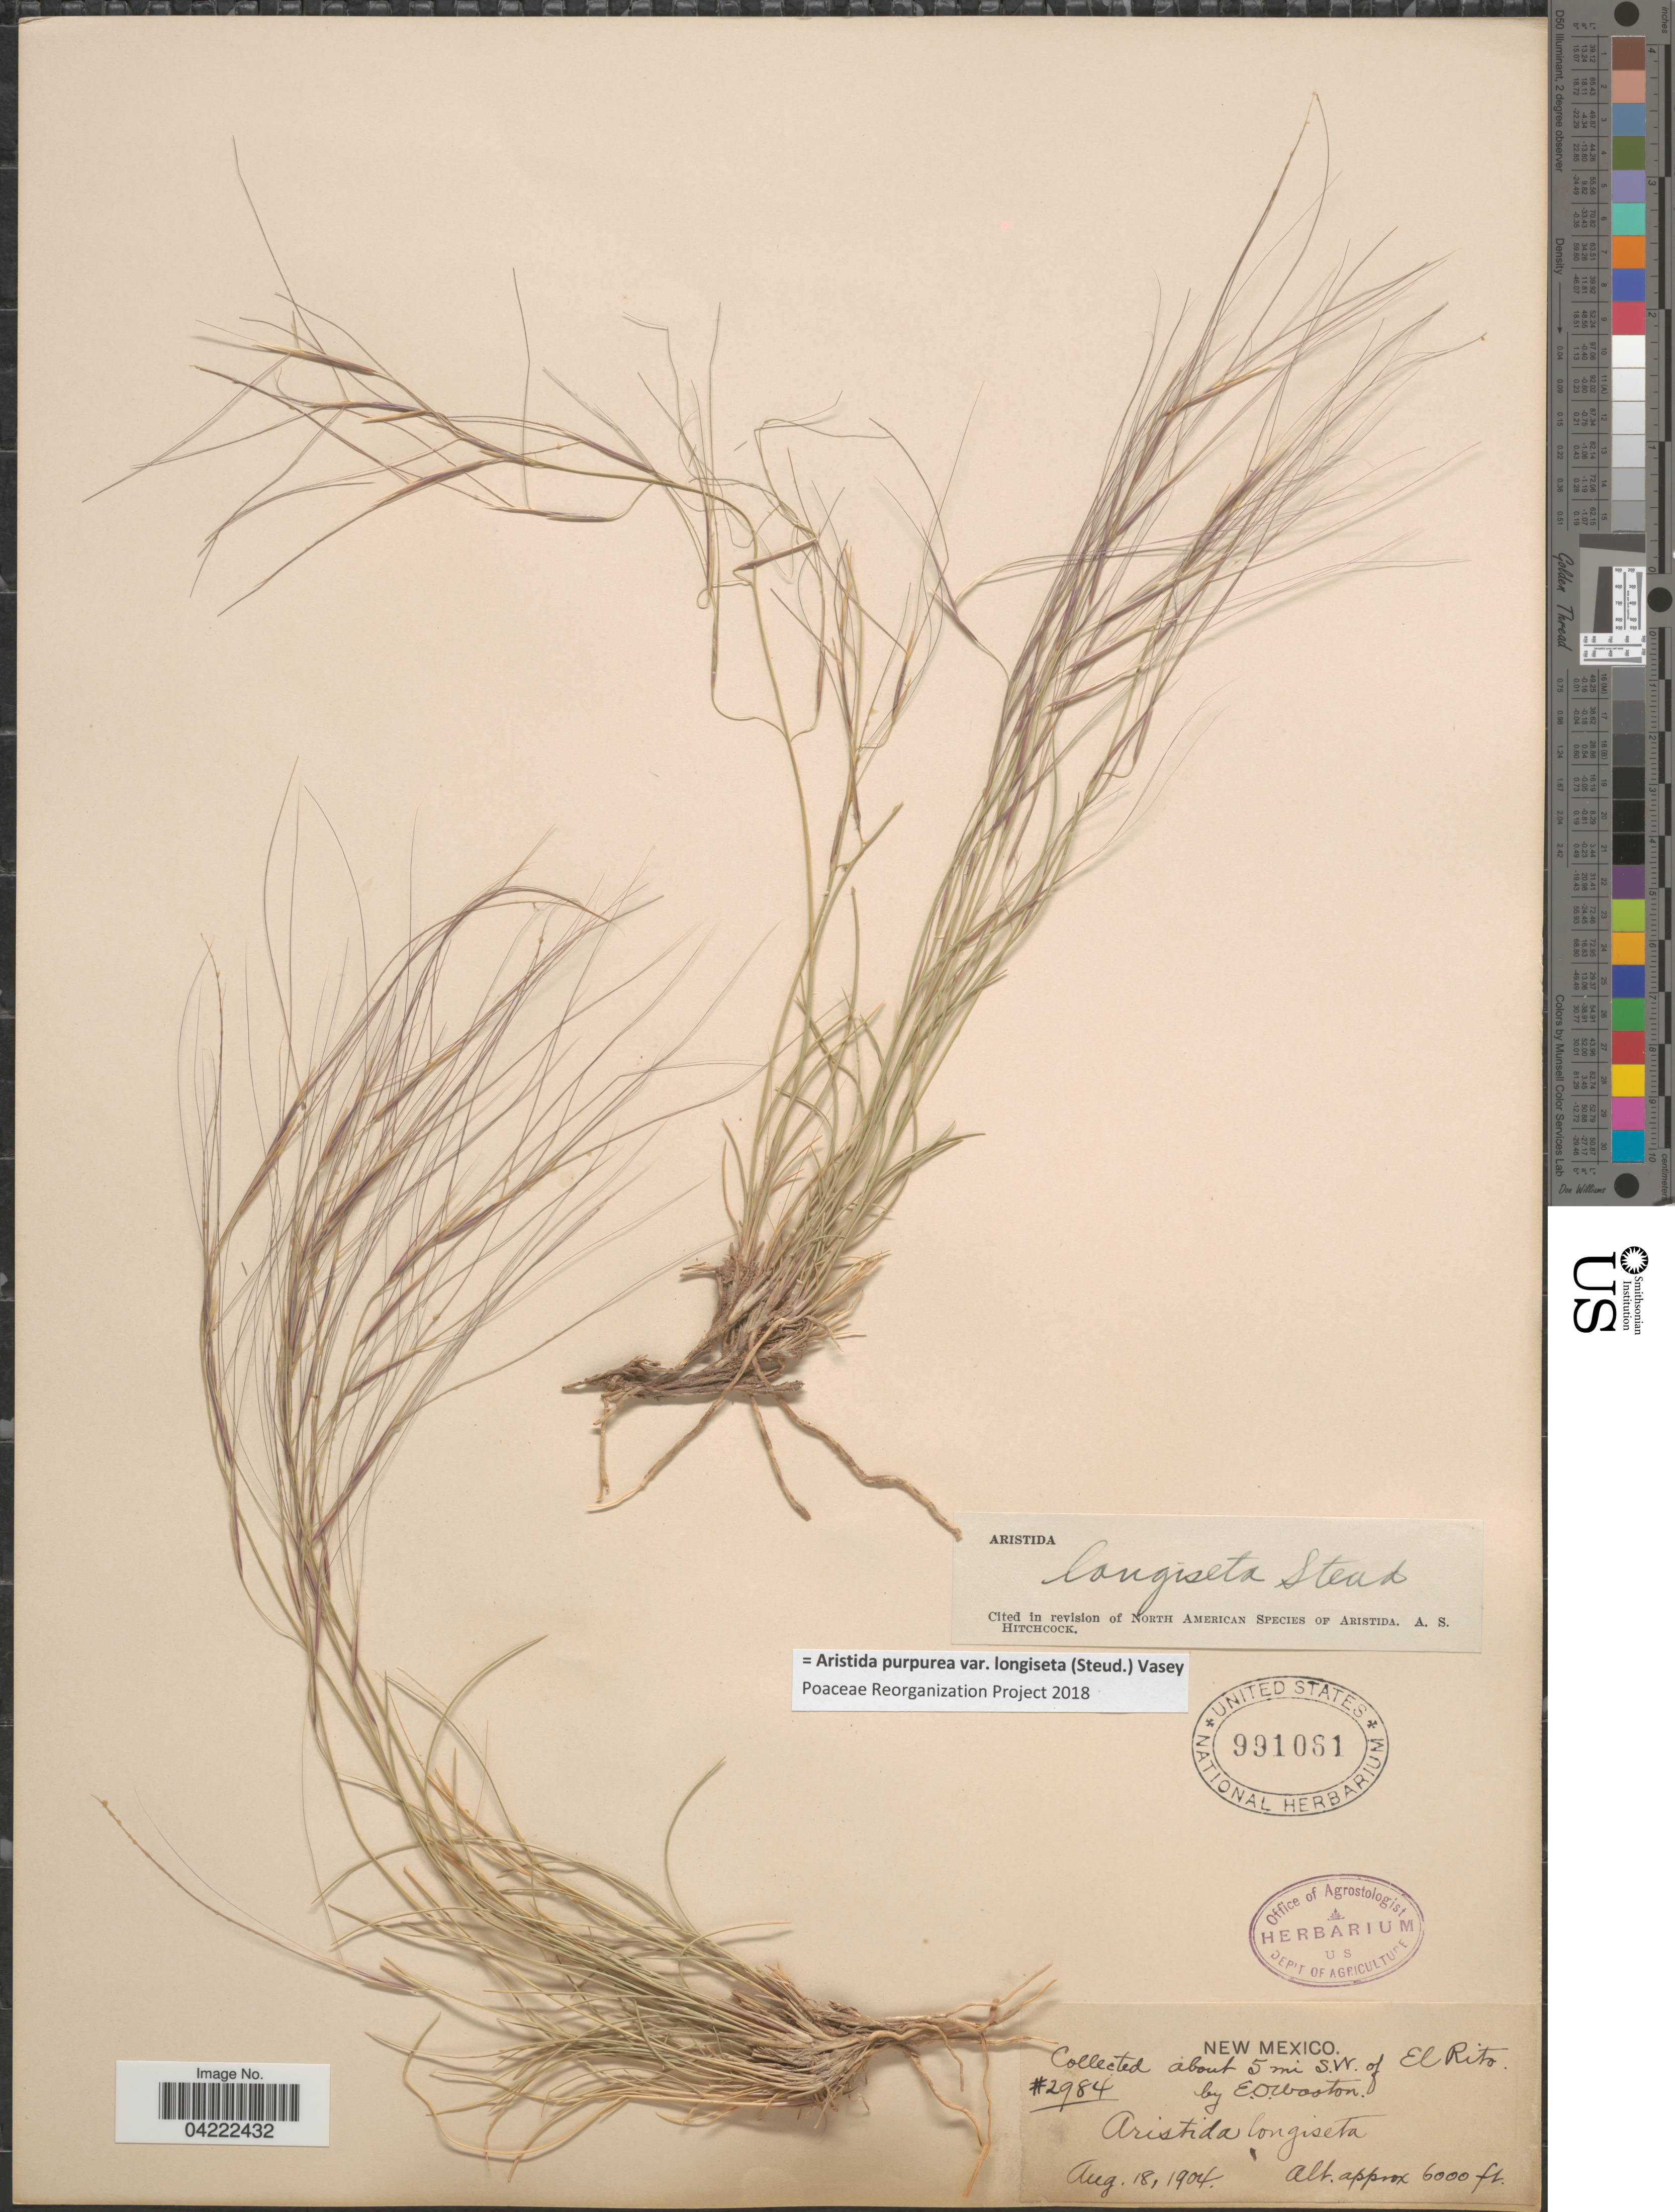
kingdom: Plantae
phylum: Tracheophyta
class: Liliopsida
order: Poales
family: Poaceae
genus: Aristida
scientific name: Aristida purpurea var. longiseta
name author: (Steud.) Vasey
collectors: E. O. Wooton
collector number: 2984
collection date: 1904-08-18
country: United States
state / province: New Mexico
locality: About 5 mi S.W. of El Rito.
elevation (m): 1829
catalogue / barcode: US 991061